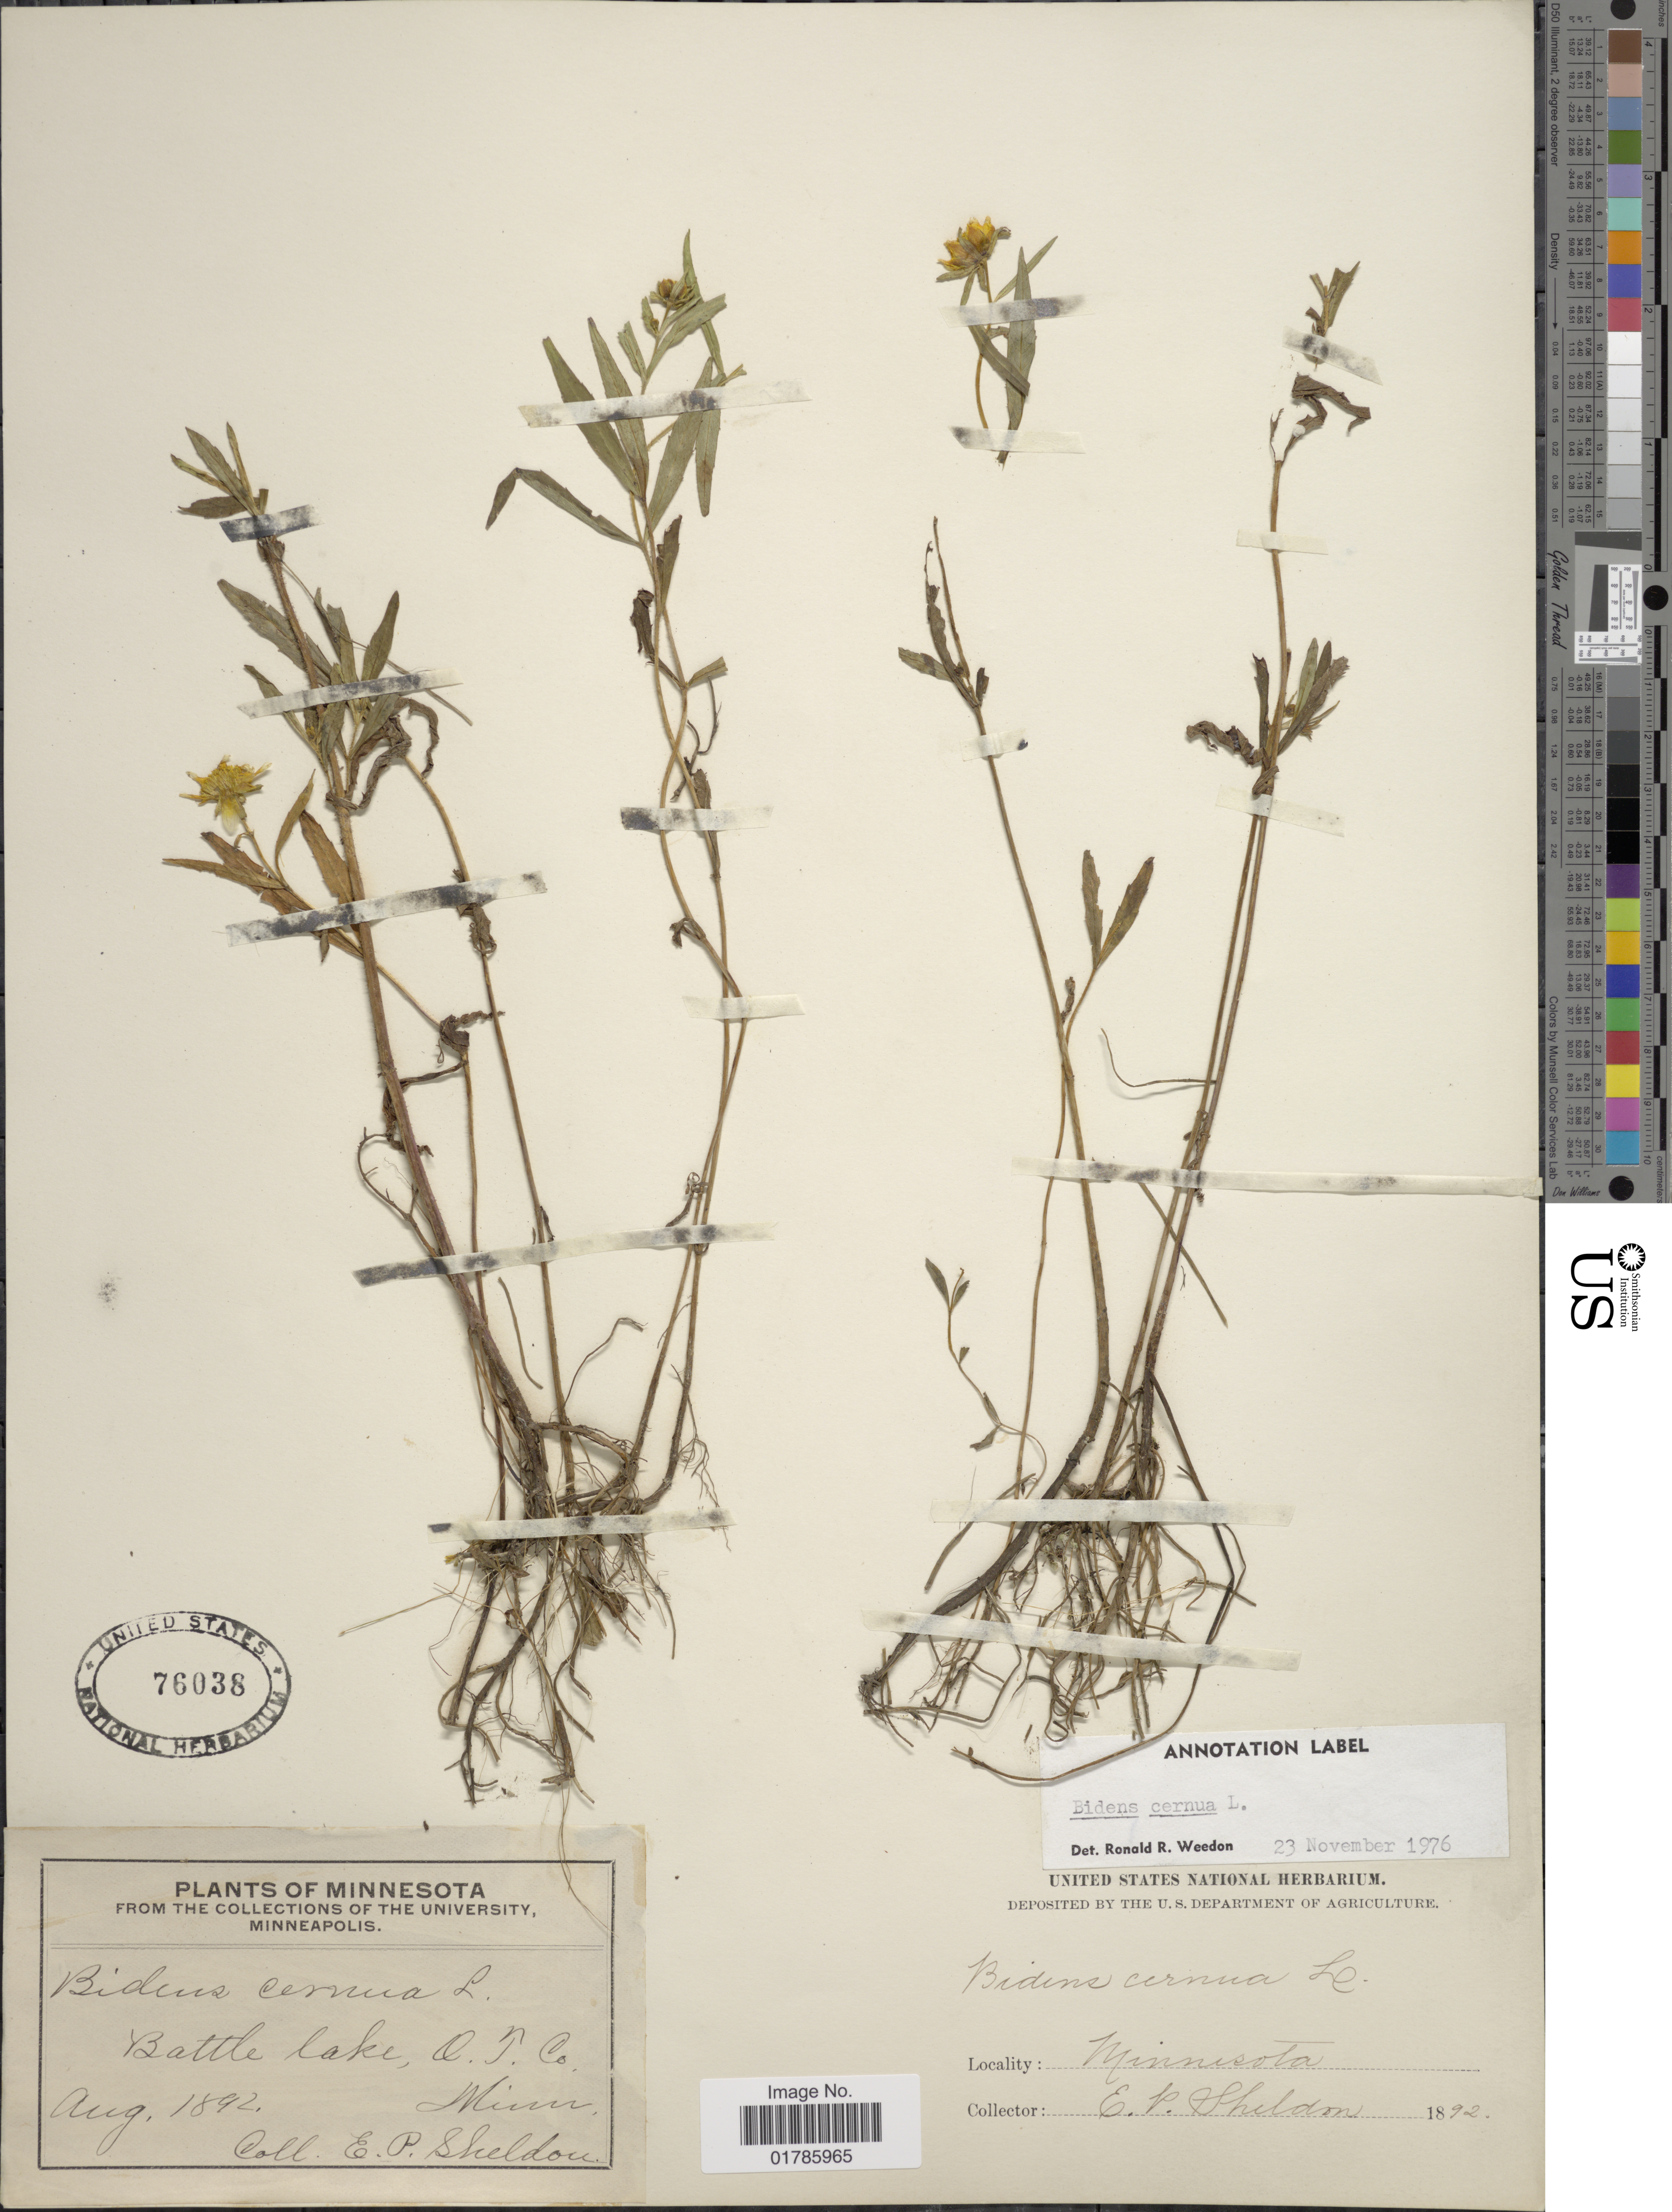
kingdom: Plantae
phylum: Tracheophyta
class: Magnoliopsida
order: Asterales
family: Asteraceae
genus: Bidens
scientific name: Bidens cernua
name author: L.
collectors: E. P. Sheldon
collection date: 1892-08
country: United States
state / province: Minnesota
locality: Battle lake, A. T. Co.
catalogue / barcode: US 76038